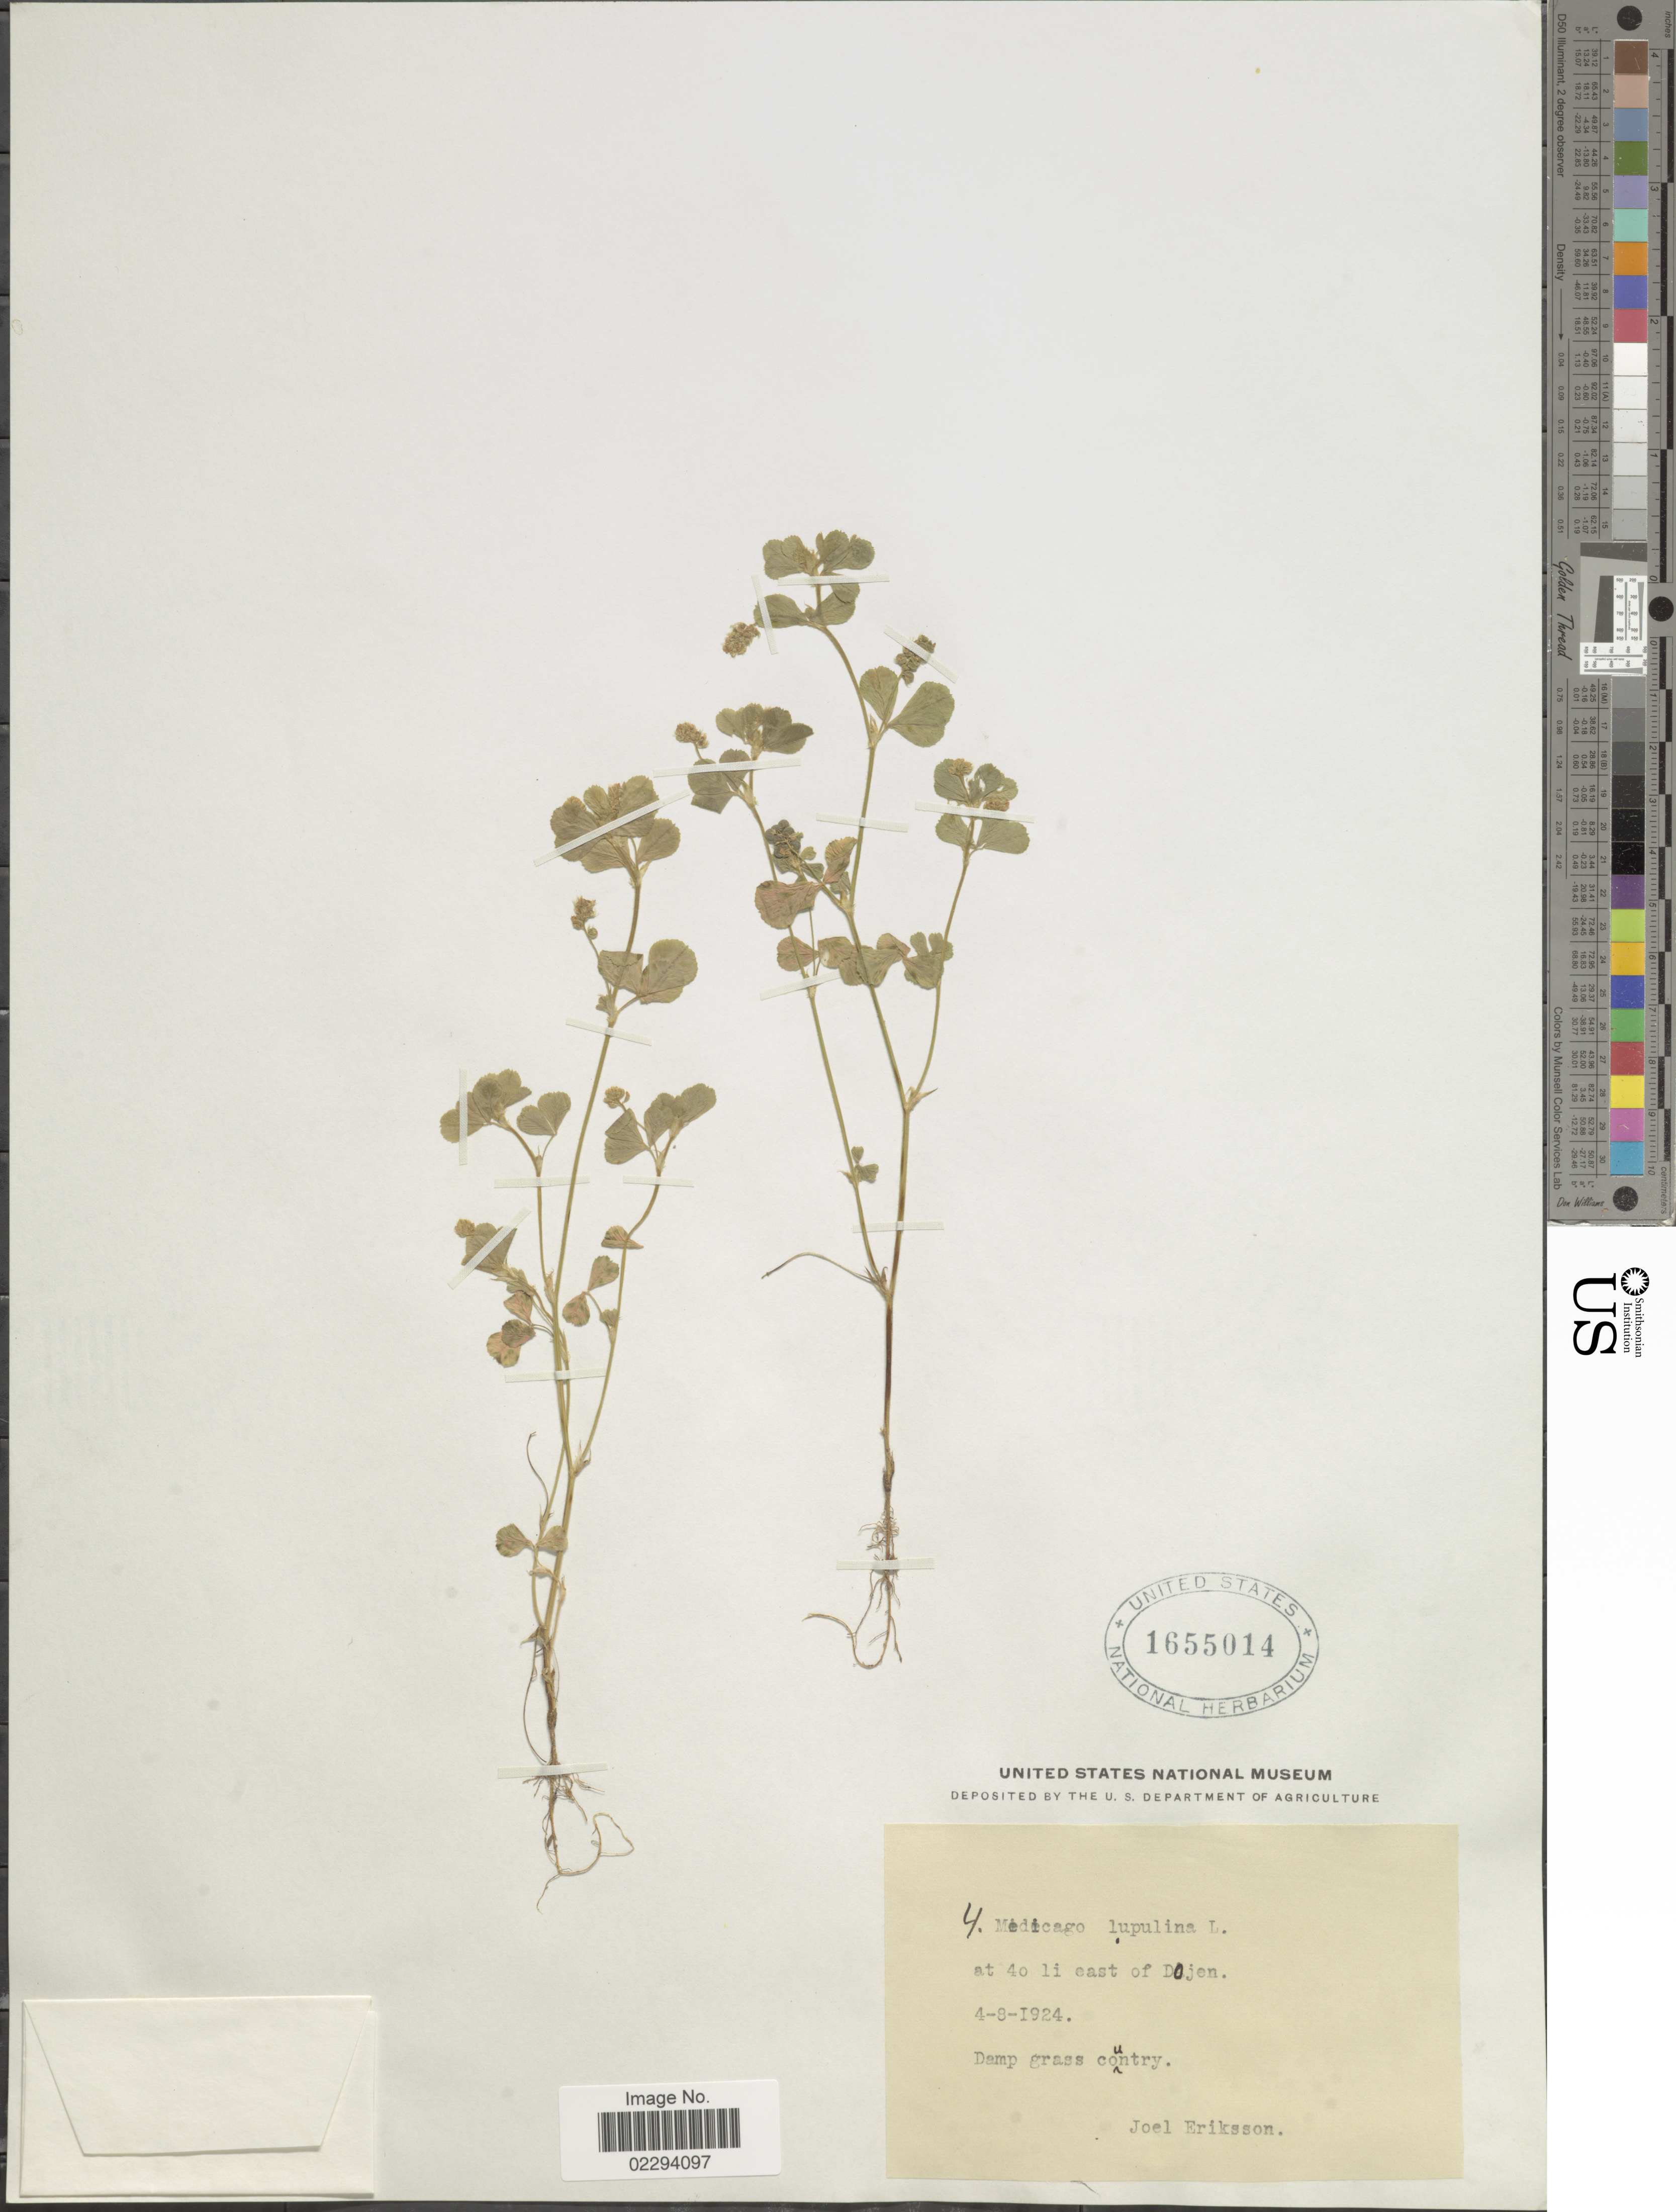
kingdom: Plantae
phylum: Tracheophyta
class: Magnoliopsida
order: Fabales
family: Fabaceae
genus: Medicago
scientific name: Medicago lupulina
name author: L.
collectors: J. Eriksson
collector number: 4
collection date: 1924-08-04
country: Mongolia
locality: At 40 li east of Dojen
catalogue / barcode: US 1655014